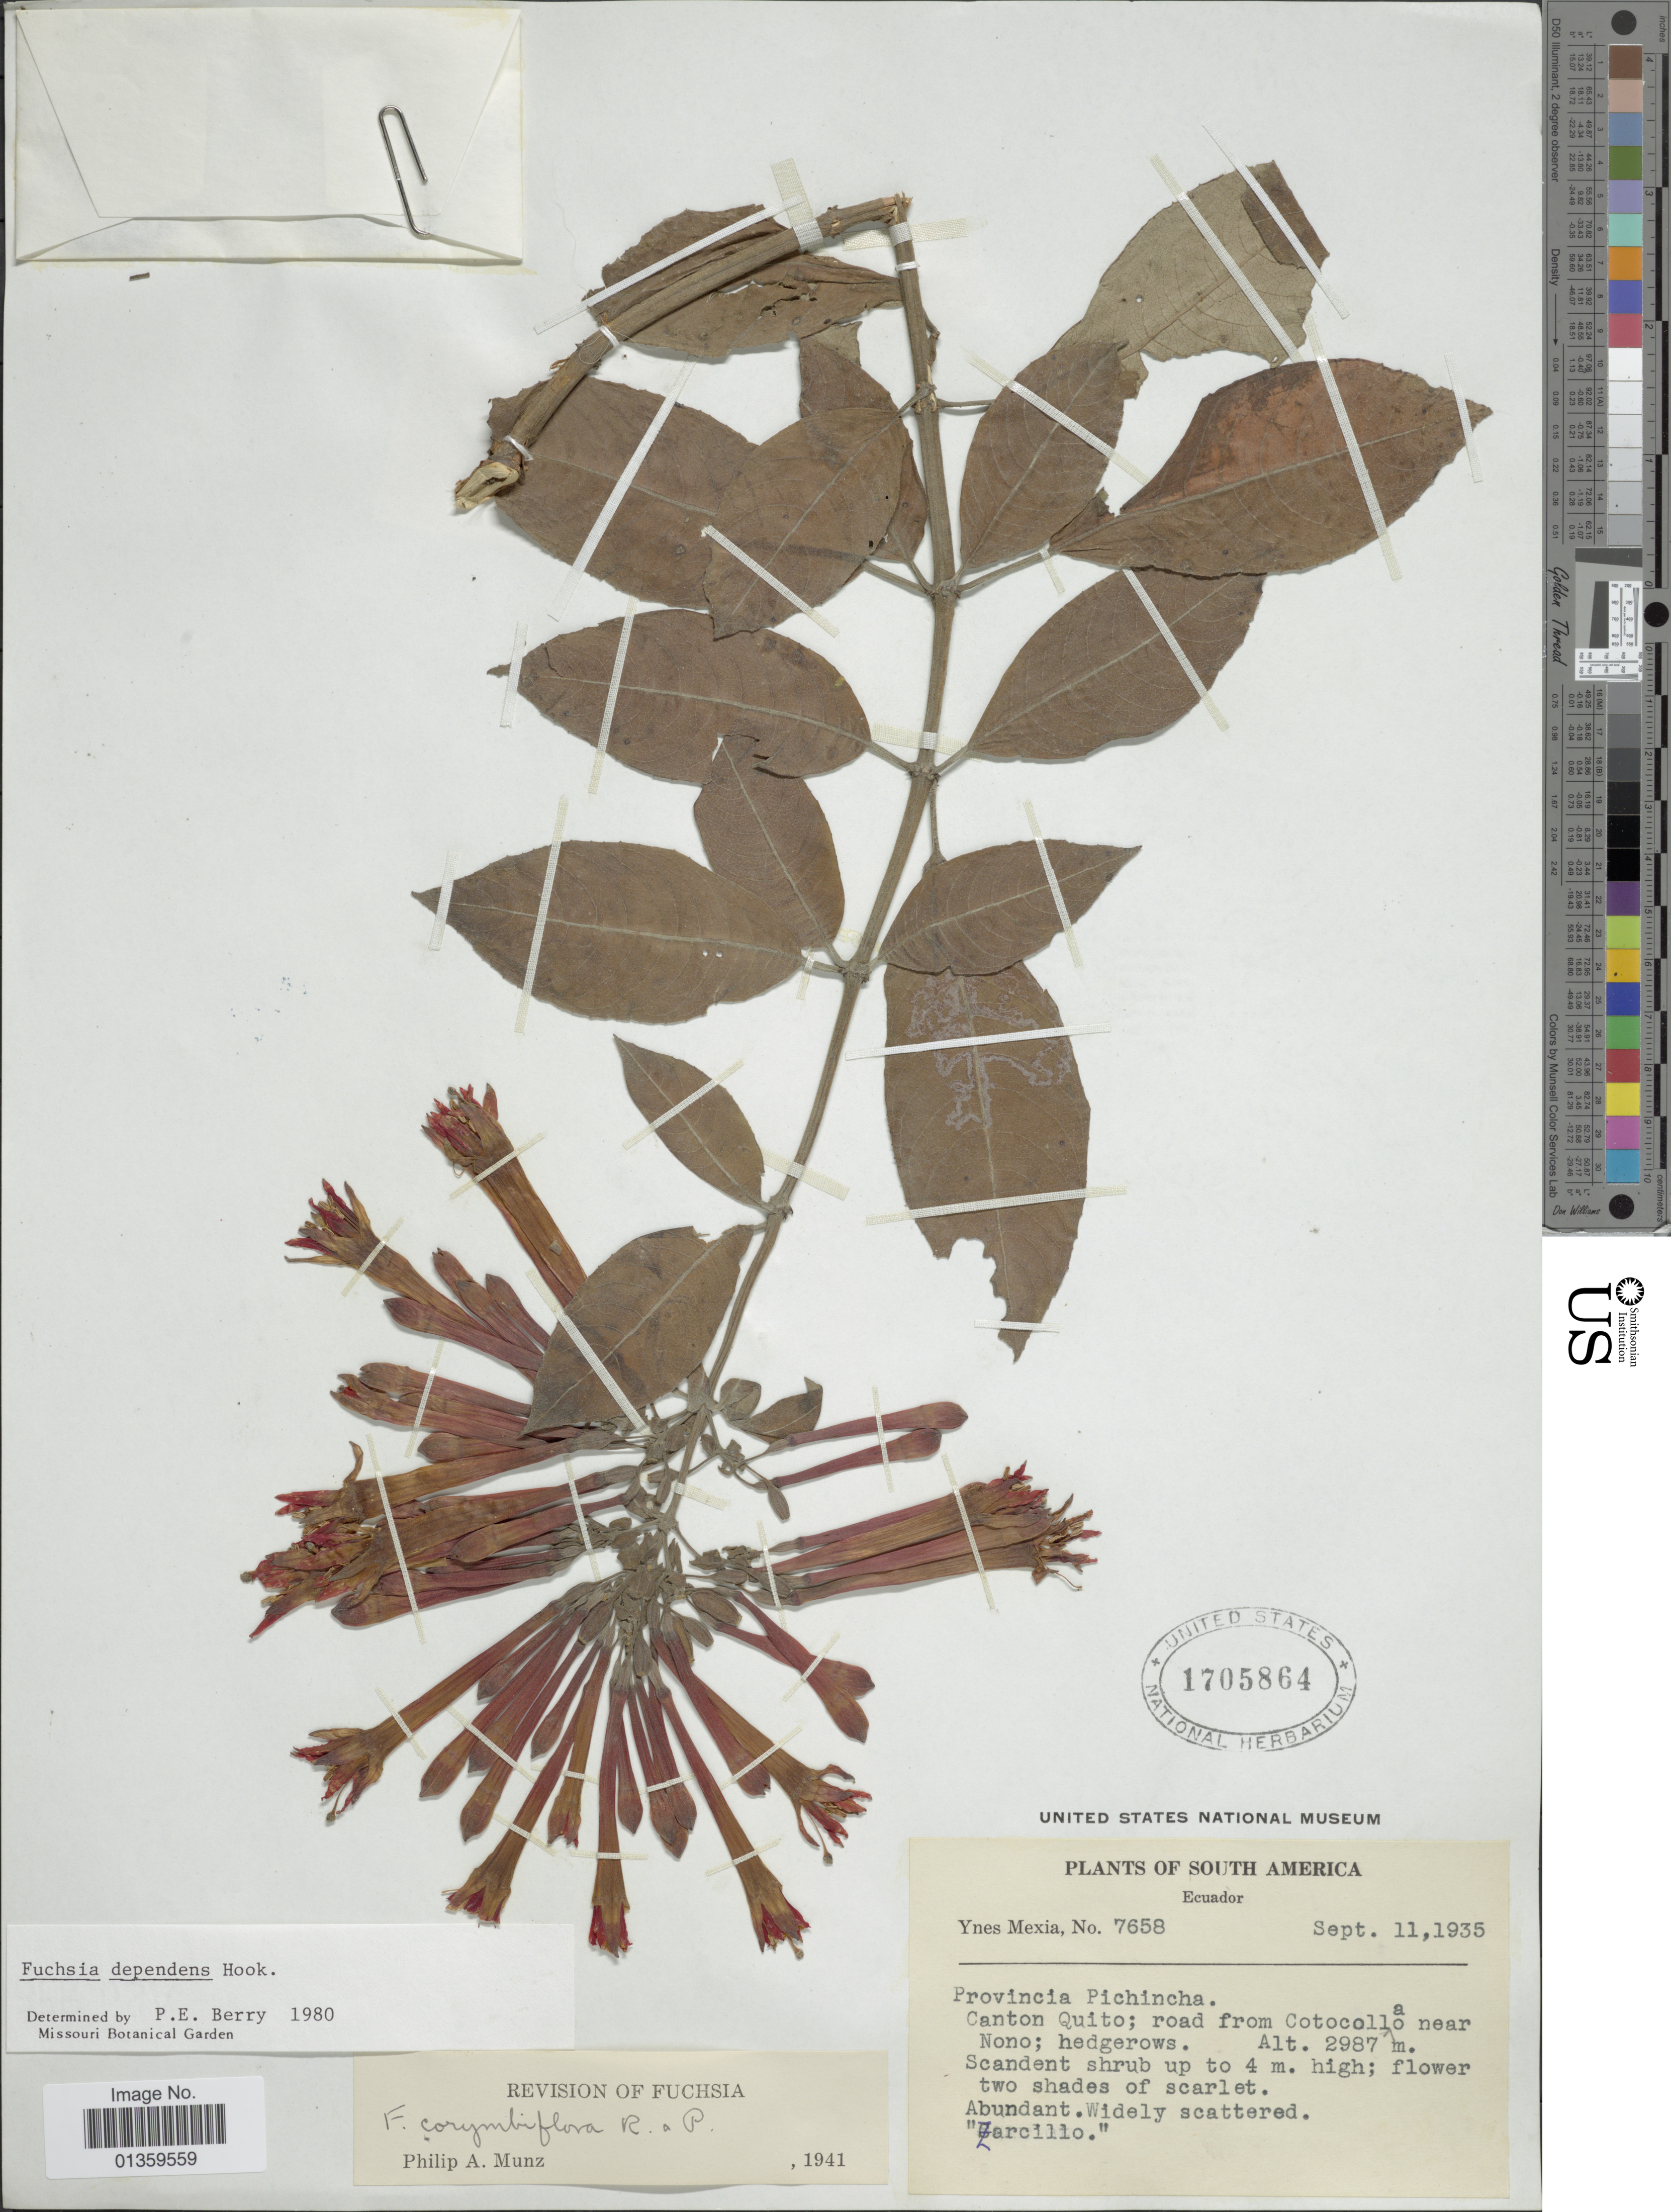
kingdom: Plantae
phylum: Tracheophyta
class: Magnoliopsida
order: Myrtales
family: Onagraceae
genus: Fuchsia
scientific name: Fuchsia dependens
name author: Hook.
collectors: Y. Mexia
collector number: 7658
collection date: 1935-09-11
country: Ecuador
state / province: Pichincha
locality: Canton Quito; road from Cotocolla near Nono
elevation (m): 2987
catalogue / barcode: US 1705864